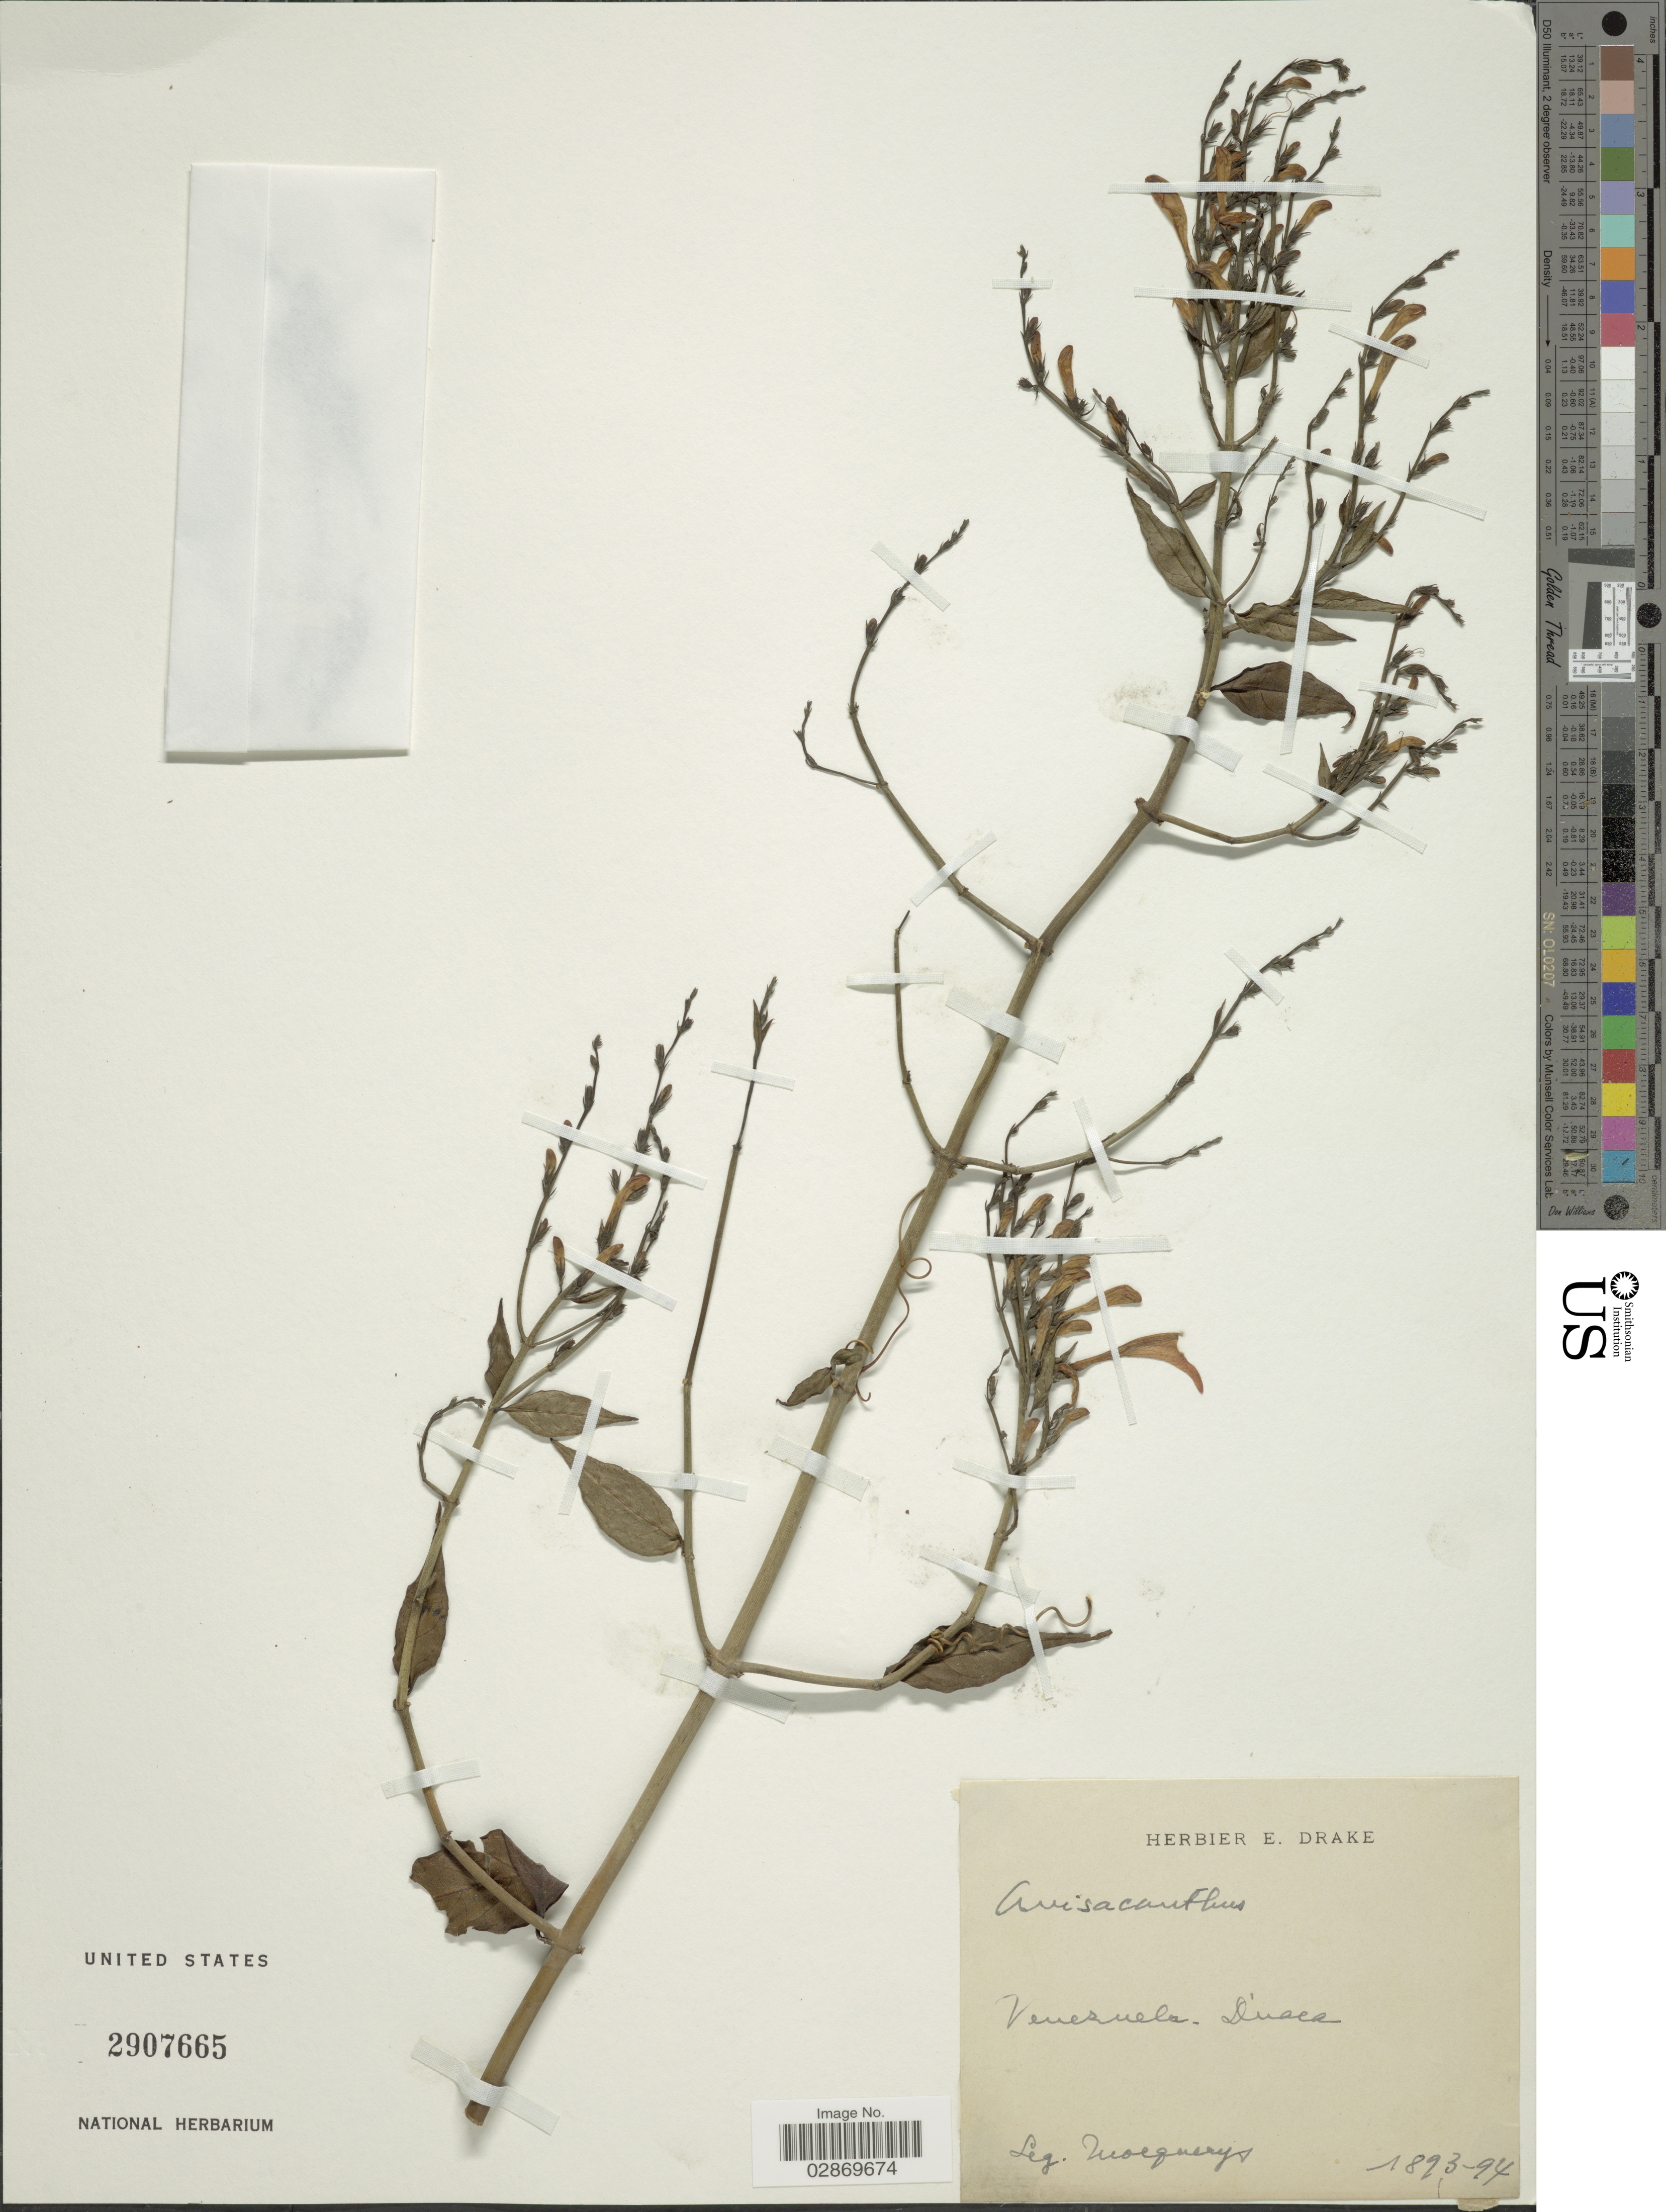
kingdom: Plantae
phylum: Tracheophyta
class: Magnoliopsida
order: Lamiales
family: Acanthaceae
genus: Anisacanthus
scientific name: Anisacanthus secundus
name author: Leonard in A.C. Sm.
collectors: A. Mocquerys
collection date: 1893/1894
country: Venezuela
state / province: Lara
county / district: Crespo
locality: Duaca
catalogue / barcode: US 2907665